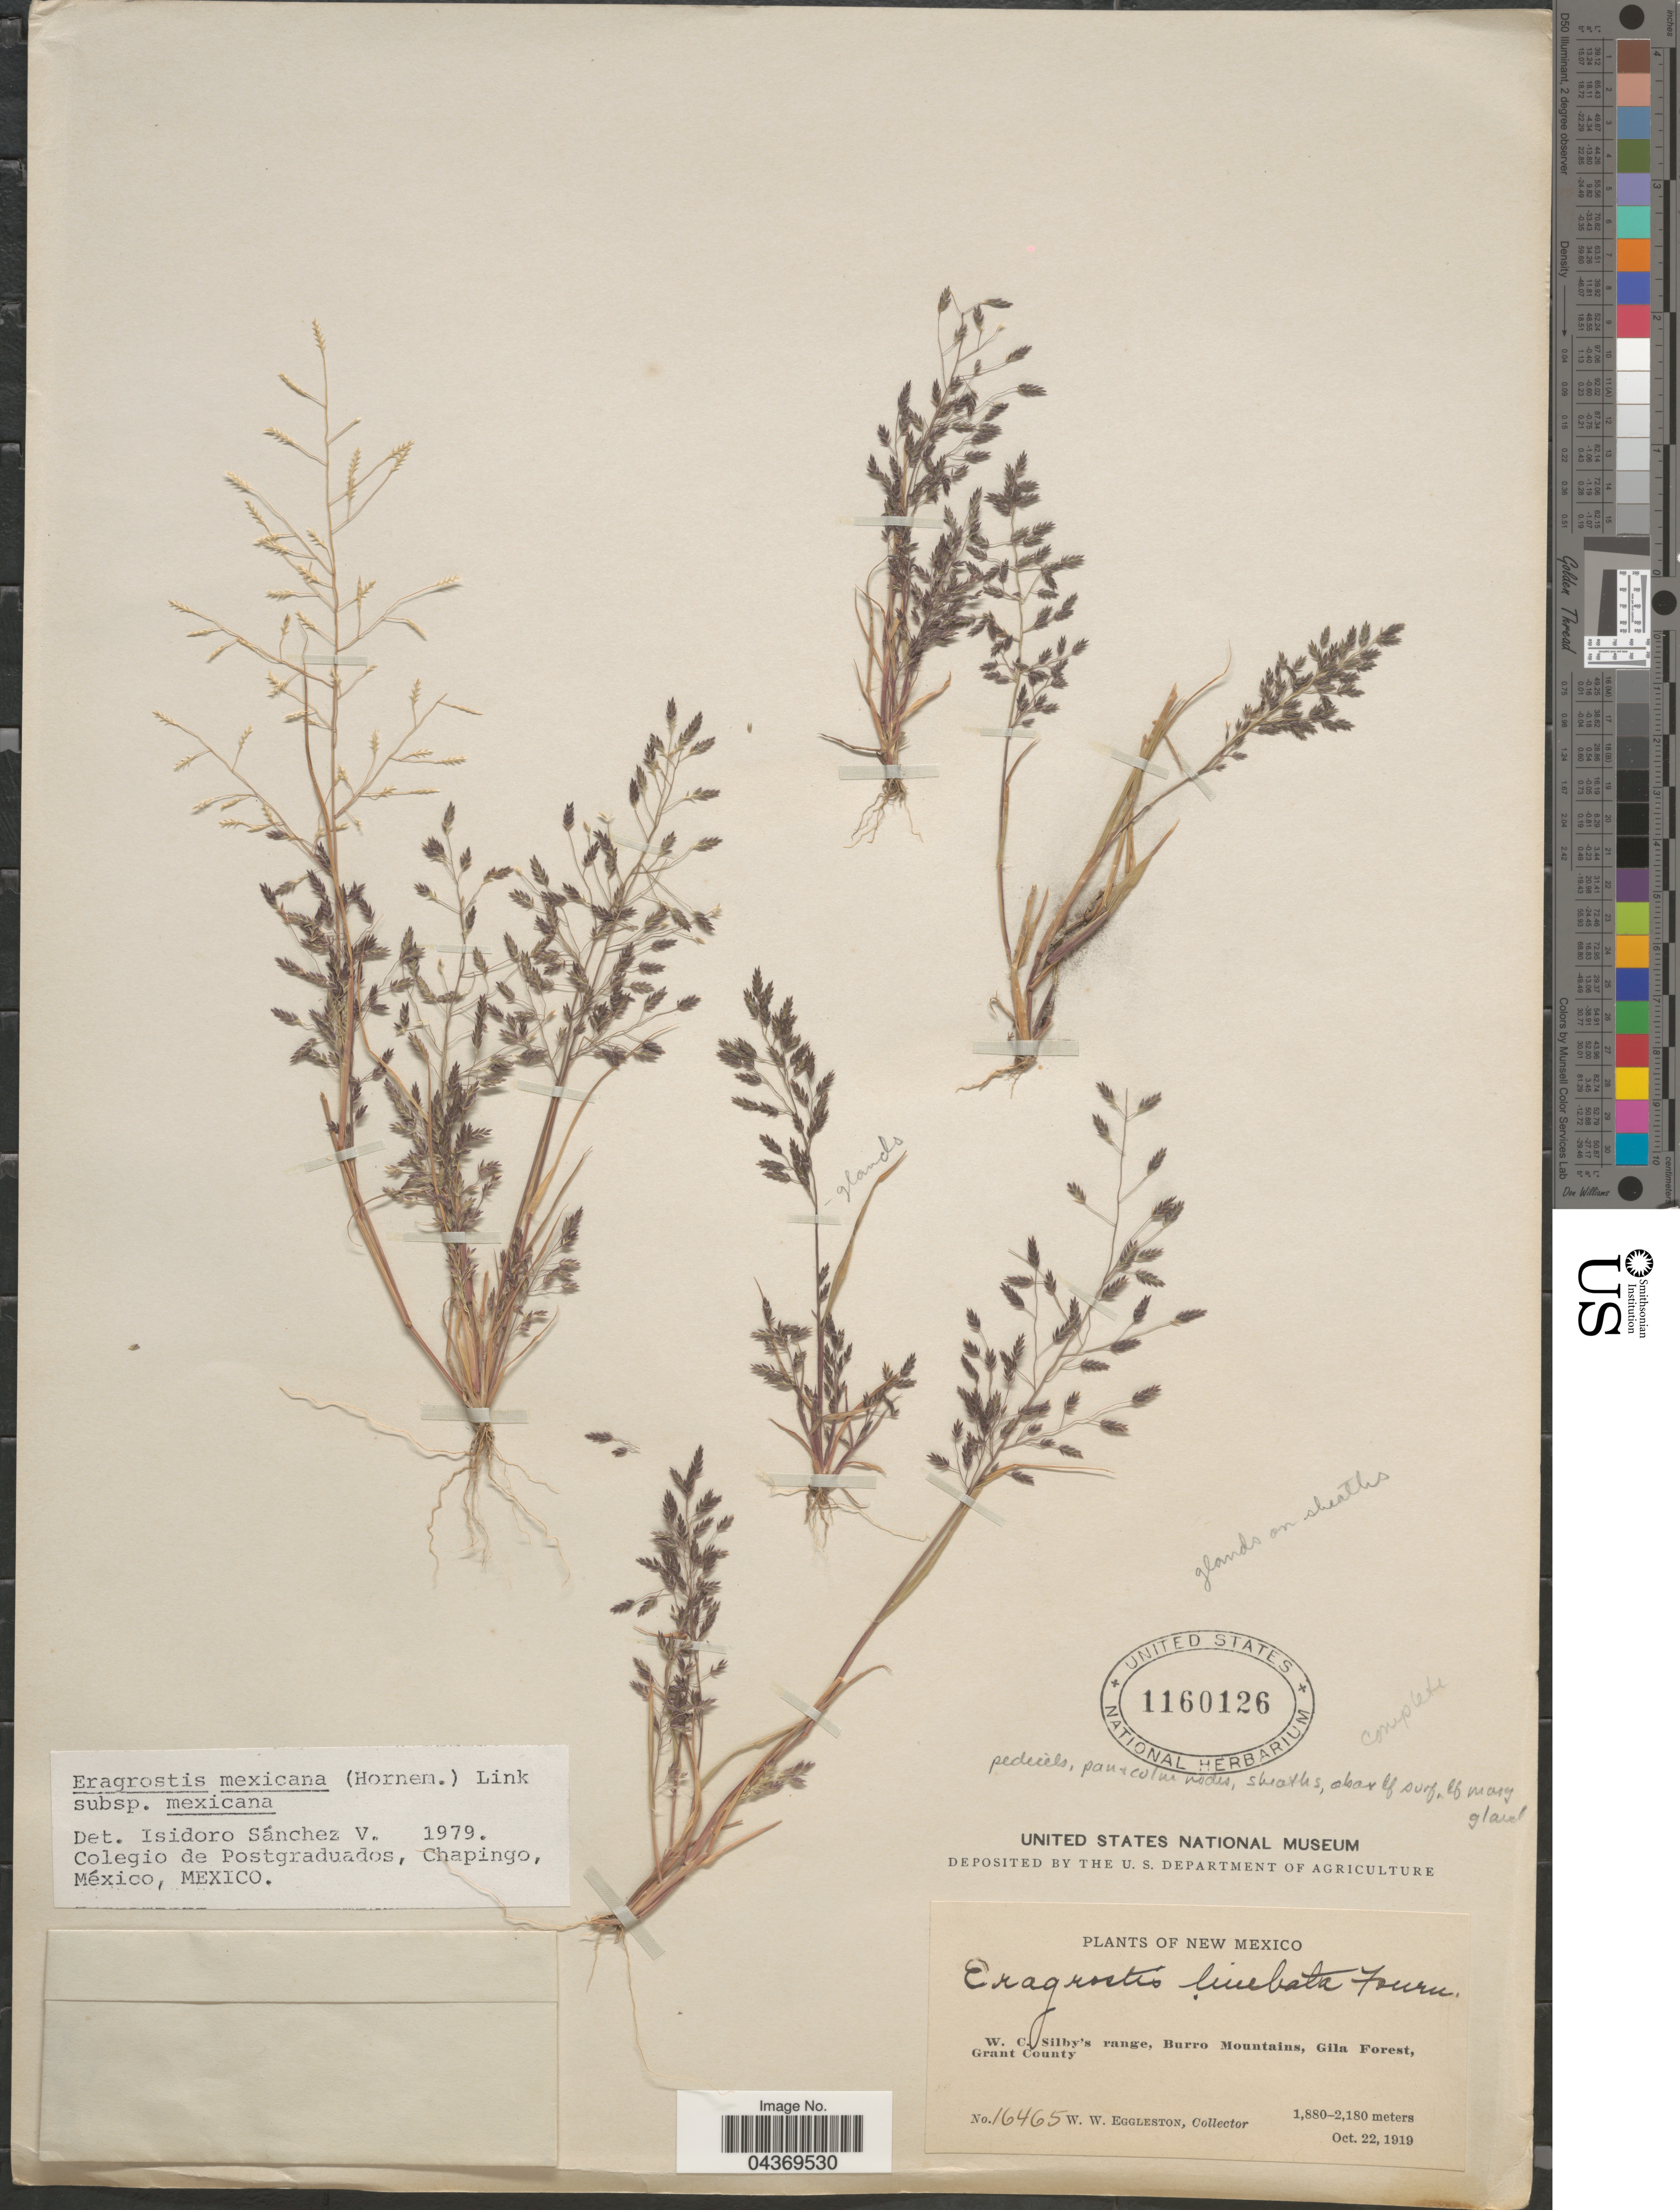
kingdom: Plantae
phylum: Tracheophyta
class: Liliopsida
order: Poales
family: Poaceae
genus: Eragrostis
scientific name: Eragrostis mexicana subsp. mexicana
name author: (Hornem.) Link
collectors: W. W. Eggleston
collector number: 16465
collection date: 1919-10-22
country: United States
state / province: New Mexico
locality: W. C. Silby's range, Burro Mountains, Gila Forest, Grant County.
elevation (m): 1880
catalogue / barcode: US 1160126